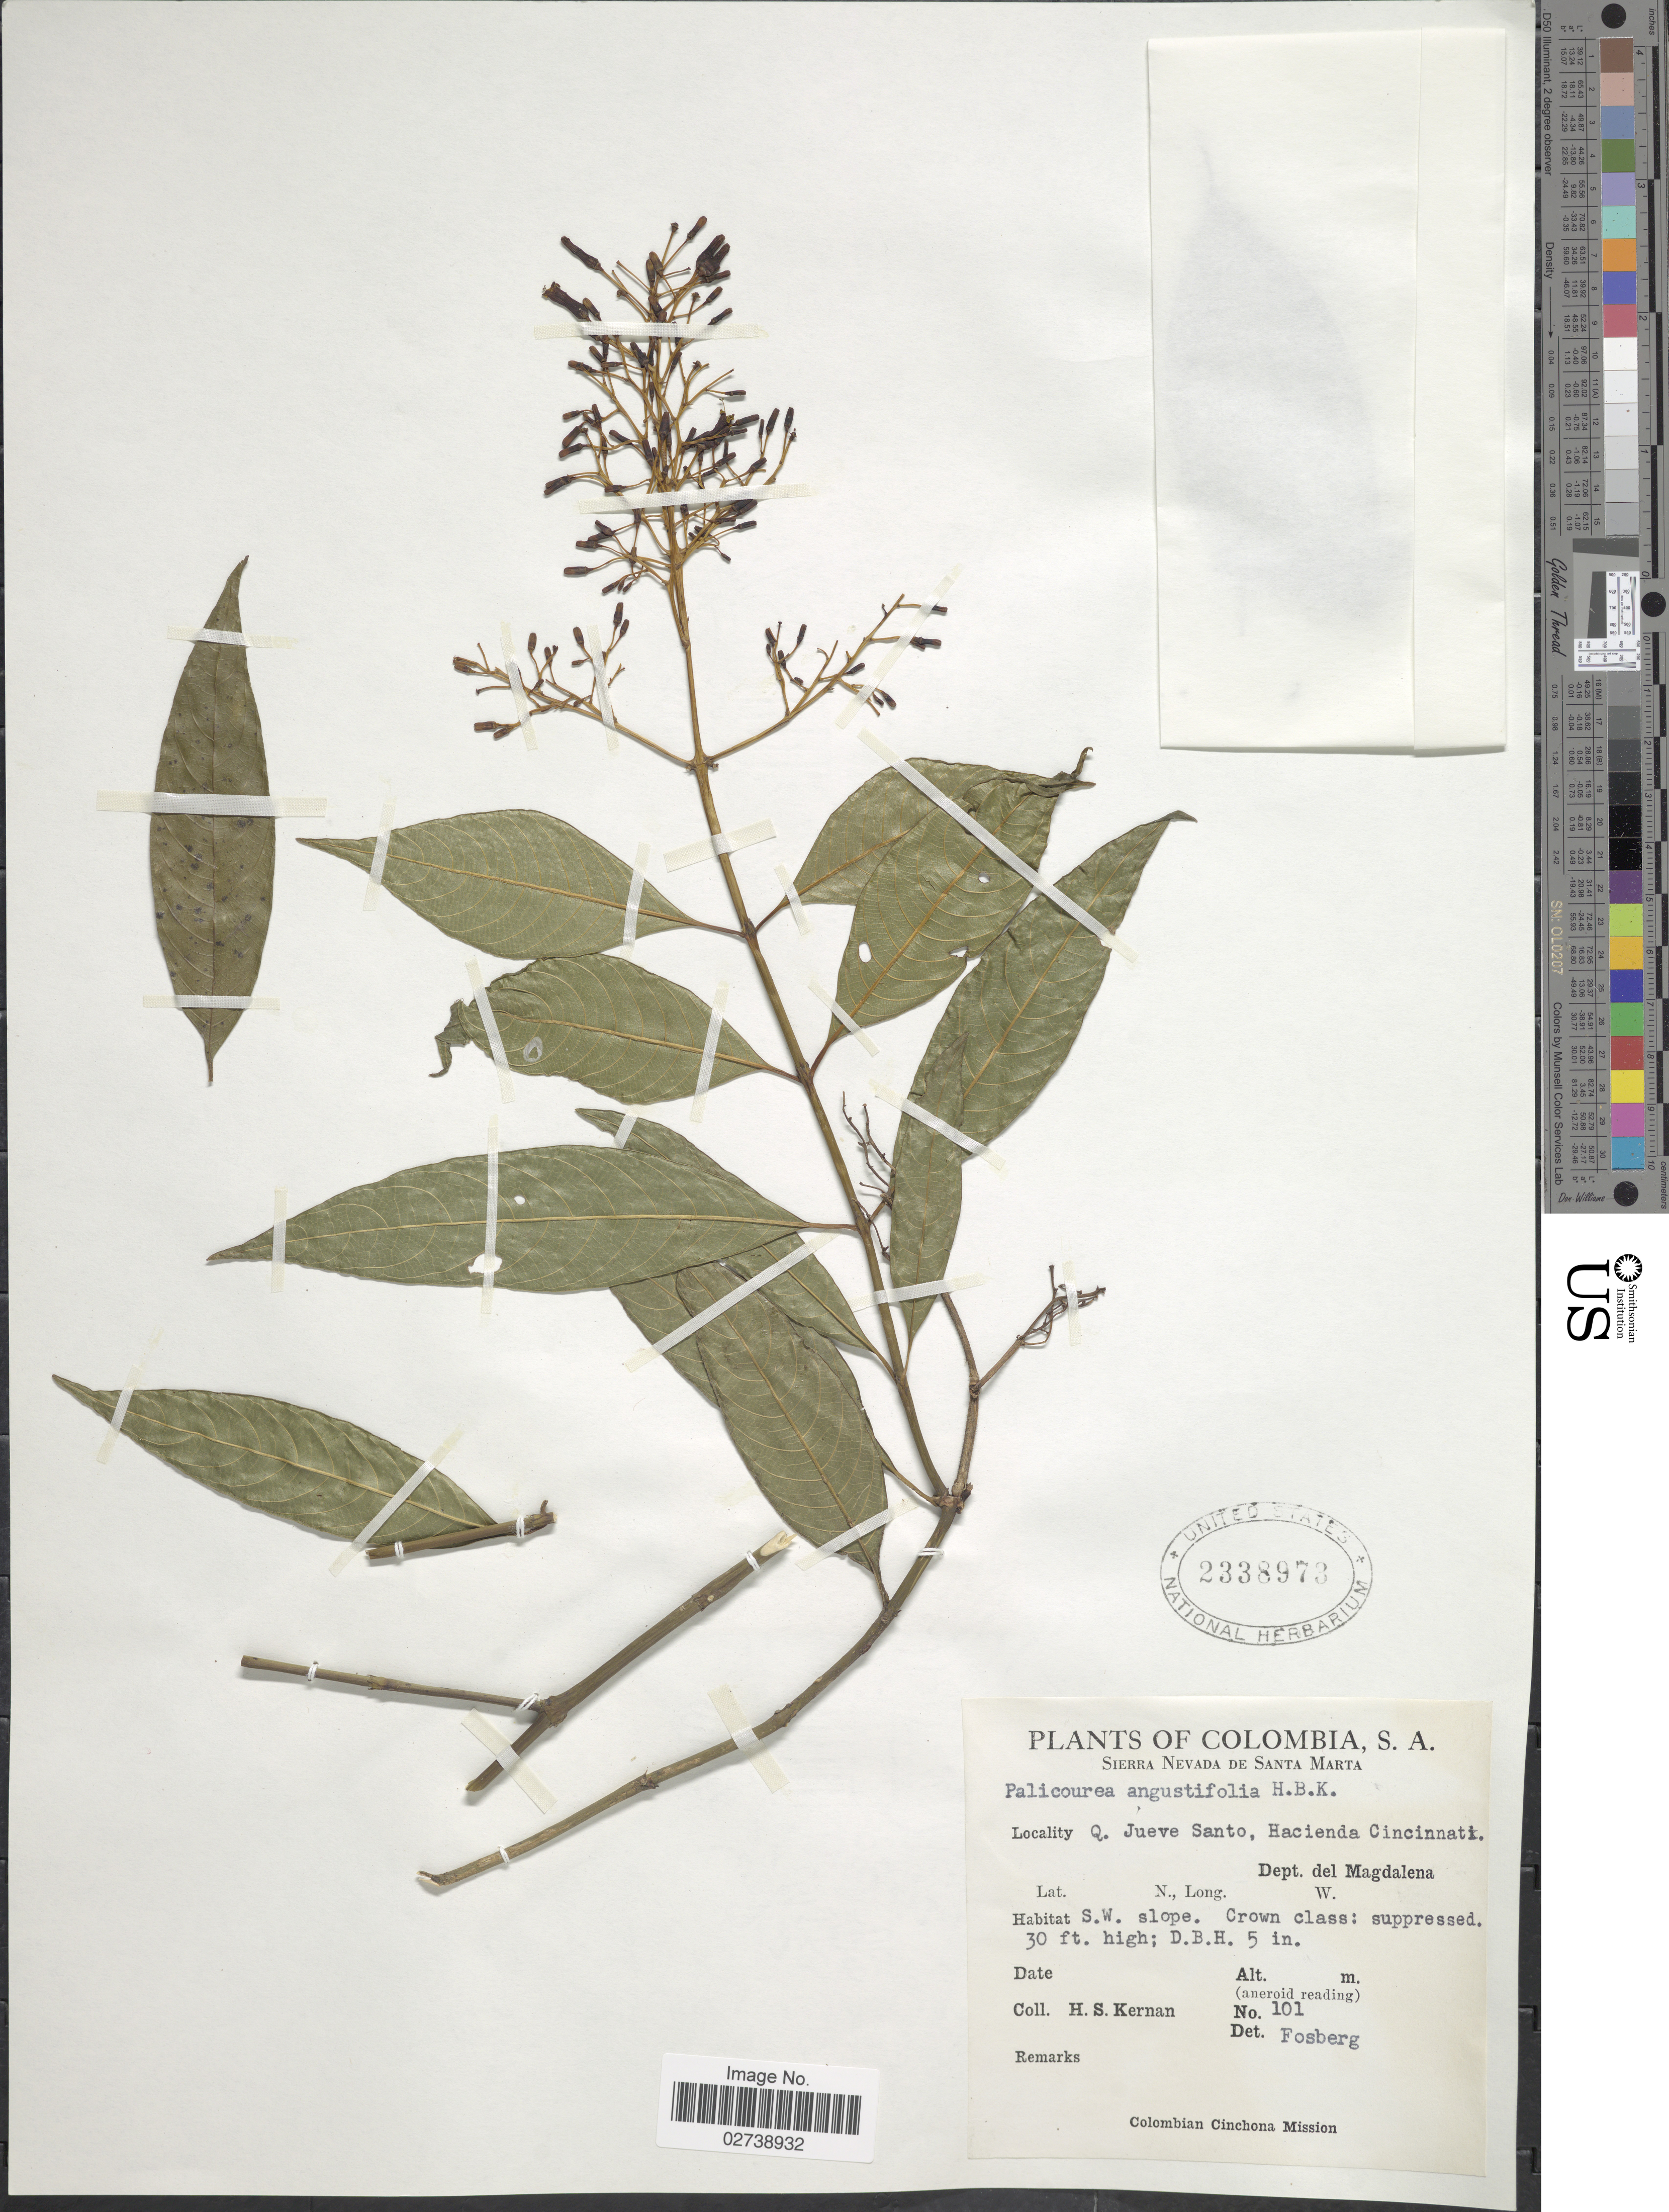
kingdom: Plantae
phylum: Tracheophyta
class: Magnoliopsida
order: Gentianales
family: Rubiaceae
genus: Palicourea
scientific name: Palicourea angustifolia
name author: Kunth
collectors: H. Kernan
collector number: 101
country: Colombia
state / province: Magdalena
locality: Sierra Nevada de Santa Marta. Q. Juevo Santo, Hacienda Cincinatti, Dept. del Magdalena.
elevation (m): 9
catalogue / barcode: US 1338973